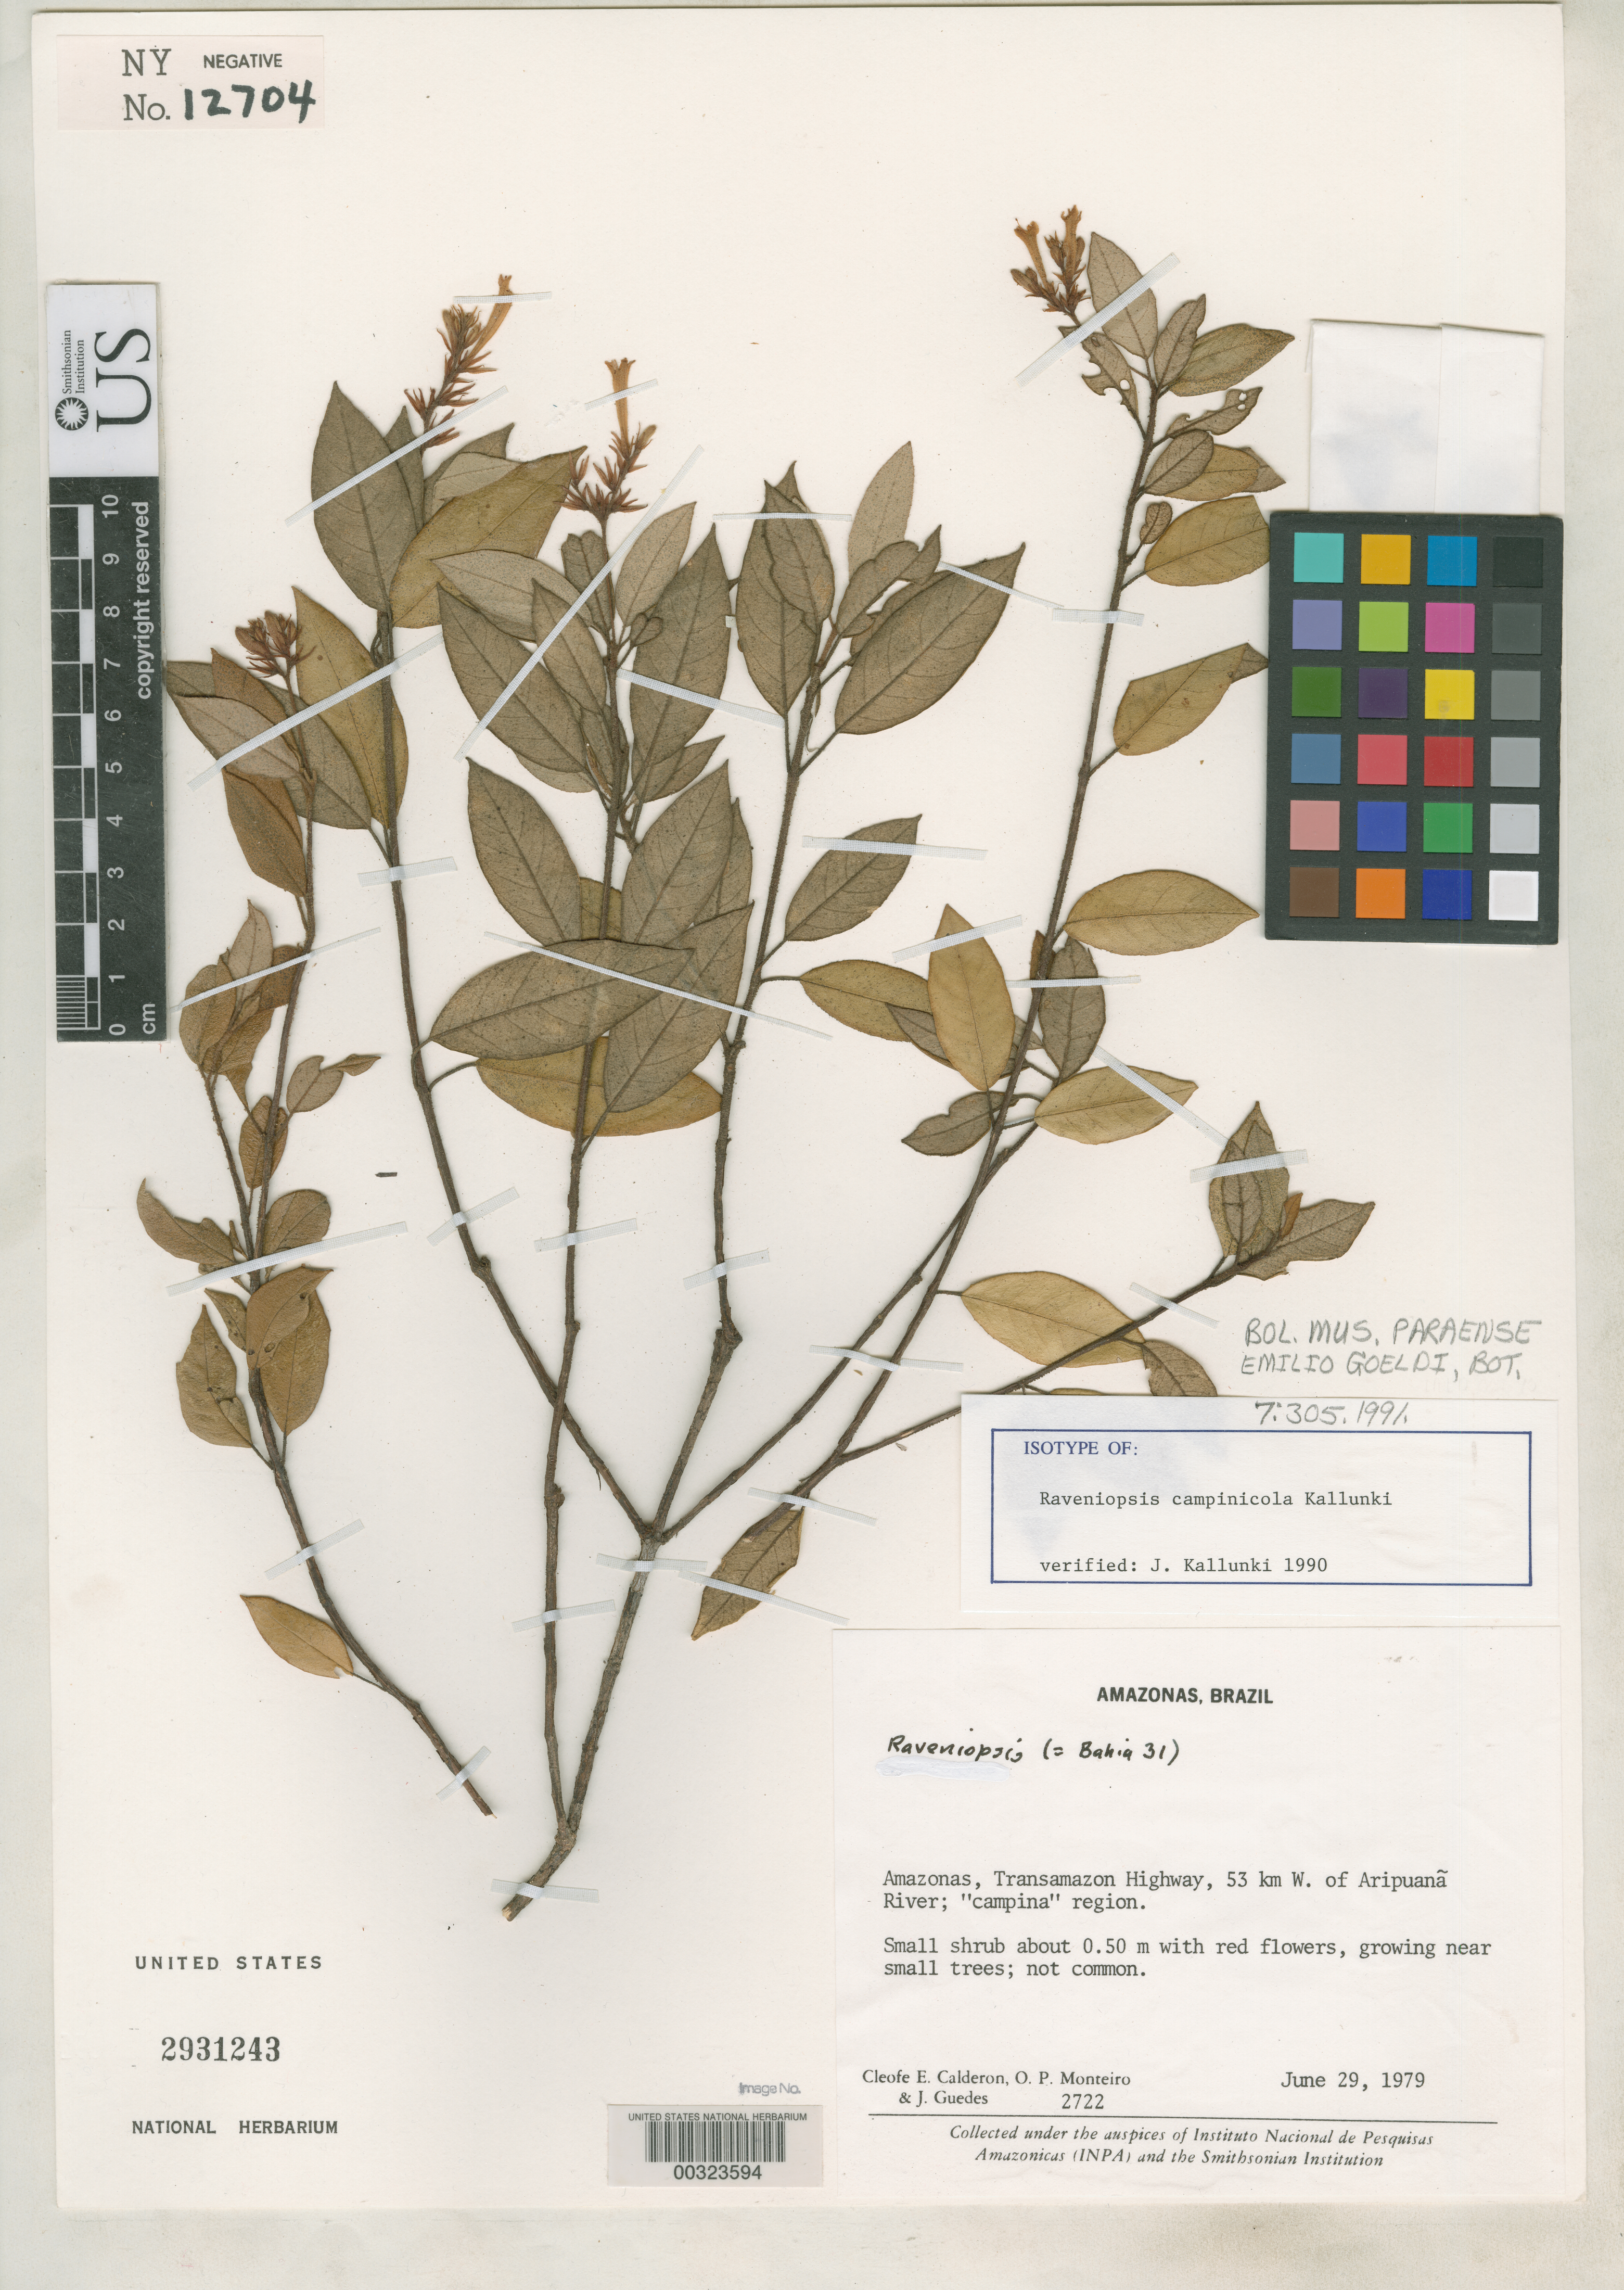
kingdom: Plantae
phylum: Tracheophyta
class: Magnoliopsida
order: Sapindales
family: Rutaceae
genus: Raveniopsis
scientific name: Raveniopsis campinicola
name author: Kallunki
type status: Isotype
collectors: C. E. Calderón, O. P. Monteiro & J. Guedes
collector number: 2722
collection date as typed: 29 Jun 1979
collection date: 1979-06-29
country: Brazil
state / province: Amazonas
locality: Transamazon Highway, 53 km W of Aripuana River, Campina Region.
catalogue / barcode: US 2931243